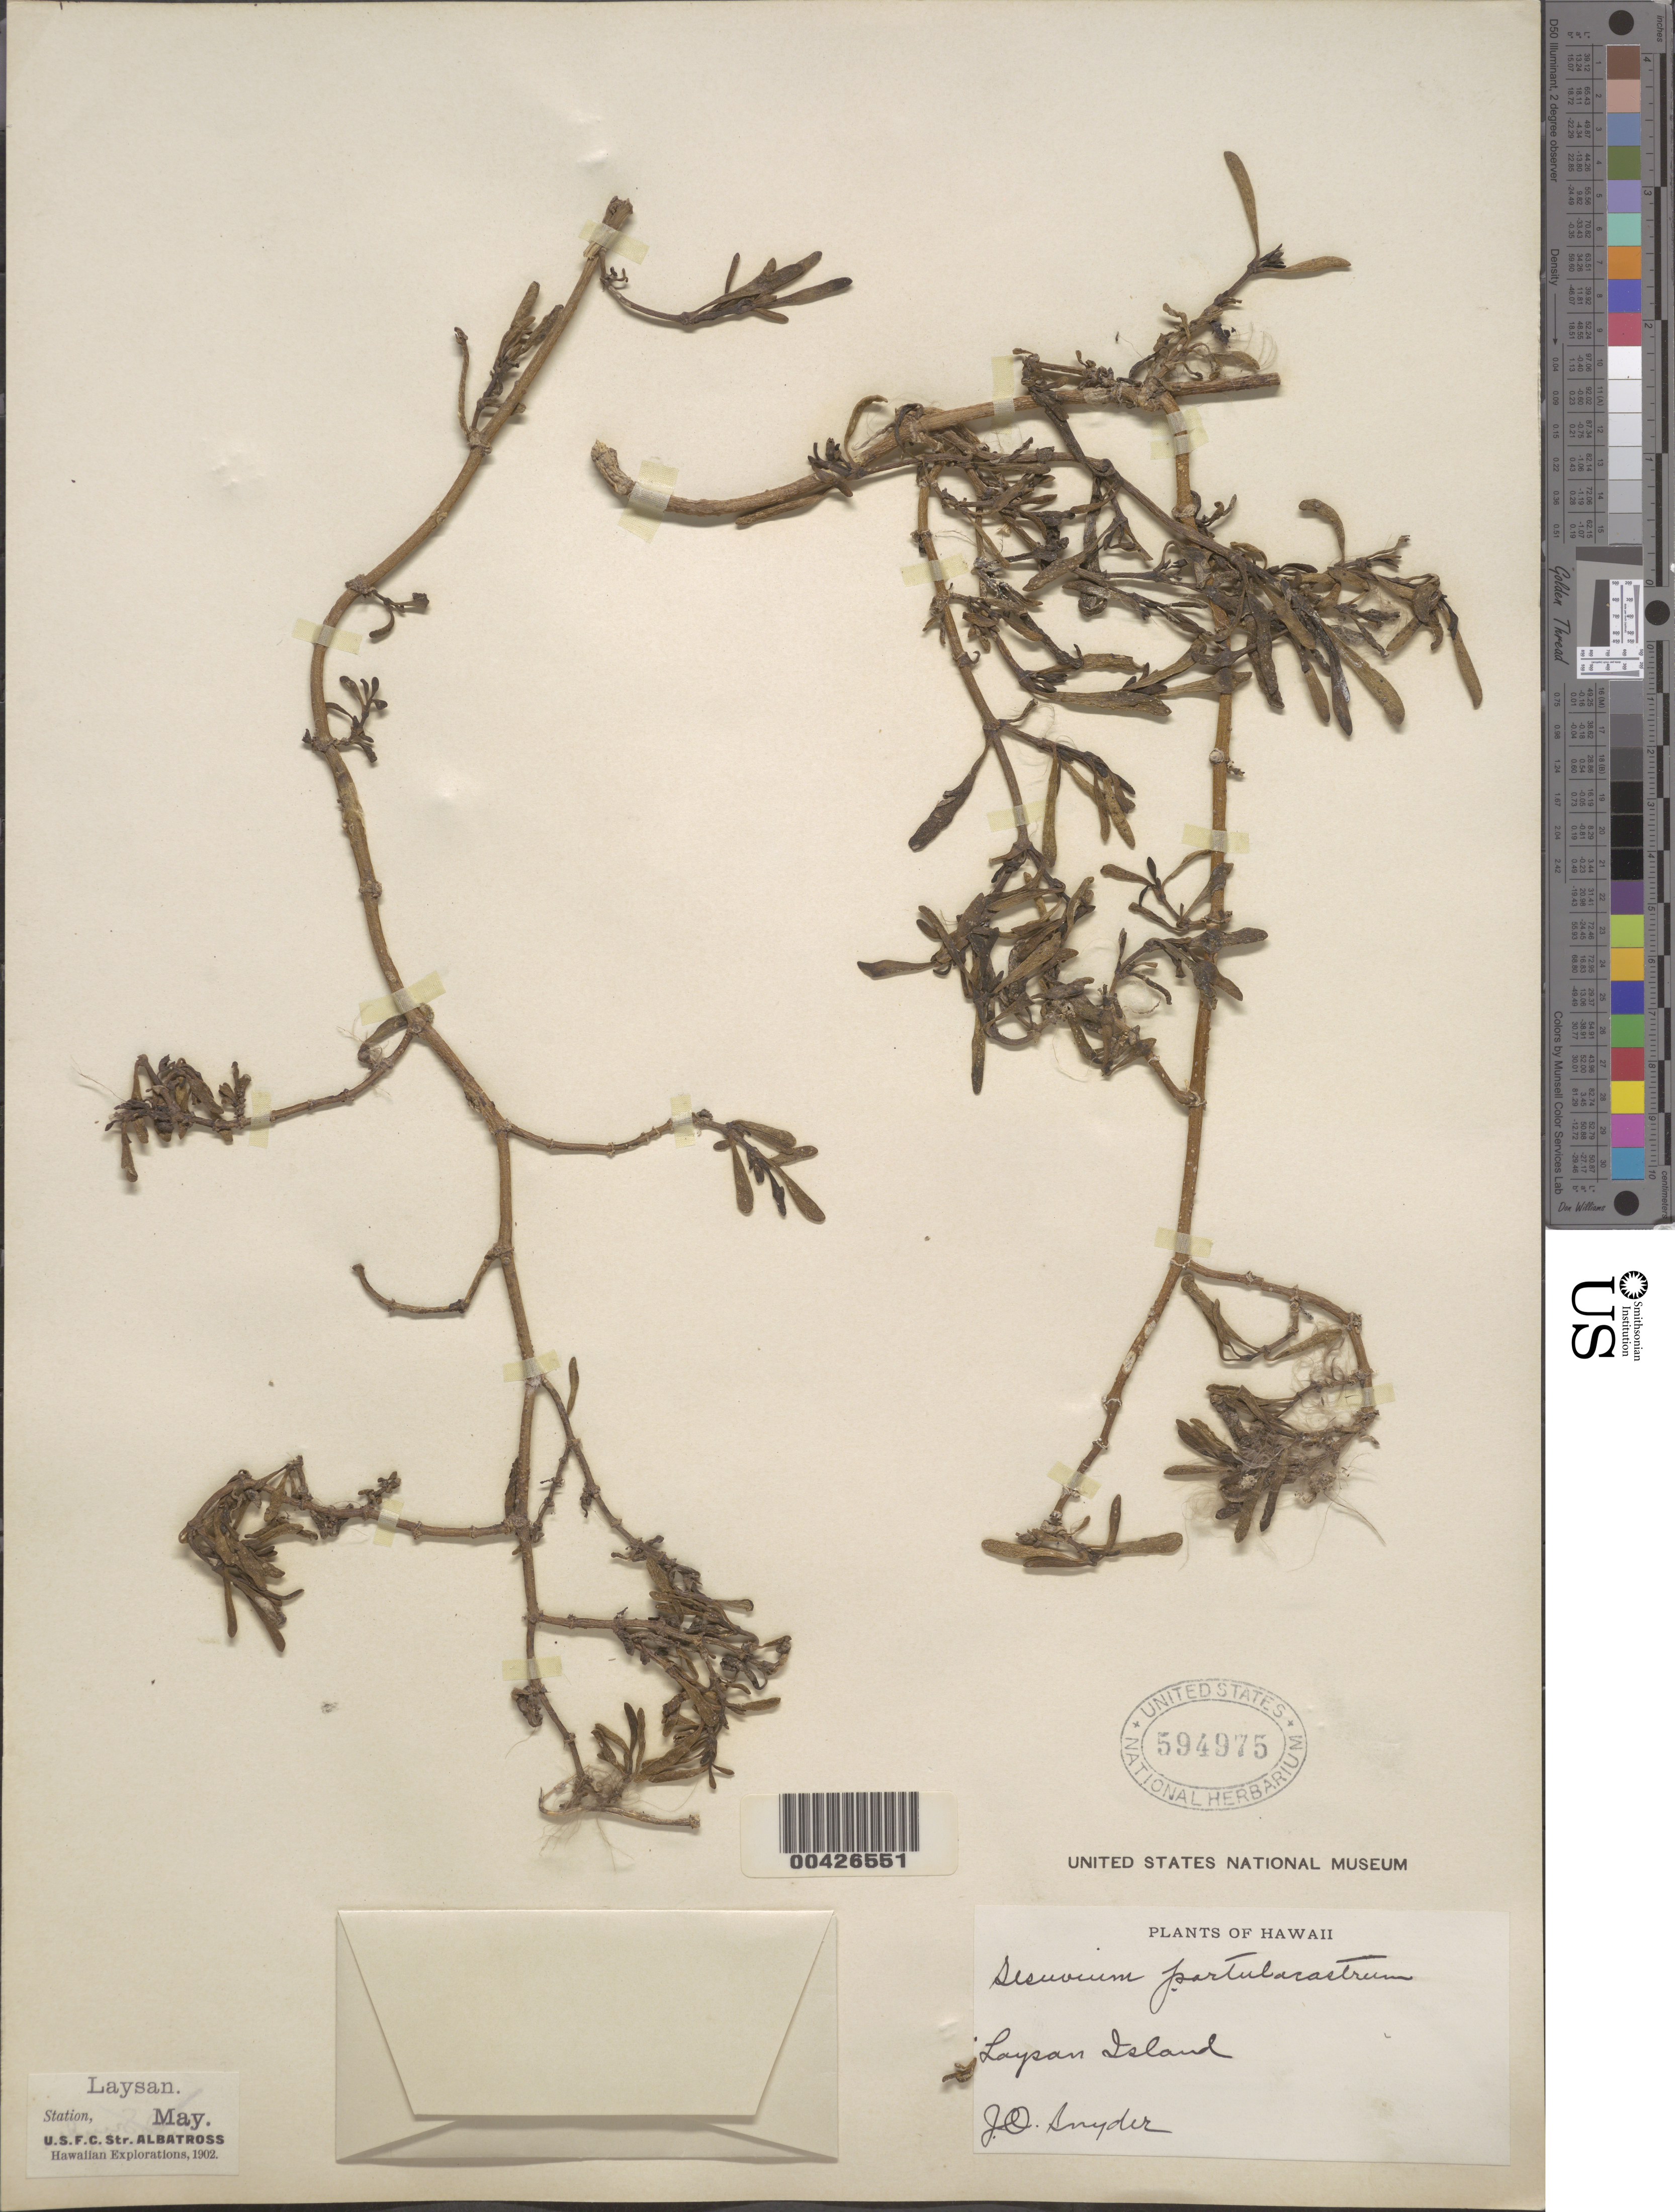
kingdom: Plantae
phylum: Tracheophyta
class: Magnoliopsida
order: Caryophyllales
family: Aizoaceae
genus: Sesuvium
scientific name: Sesuvium portulacastrum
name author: (L.) L.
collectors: J. Snyder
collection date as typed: May 1902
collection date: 1902-05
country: United States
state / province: Hawaii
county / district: Honolulu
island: Laysan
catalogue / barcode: US 594975